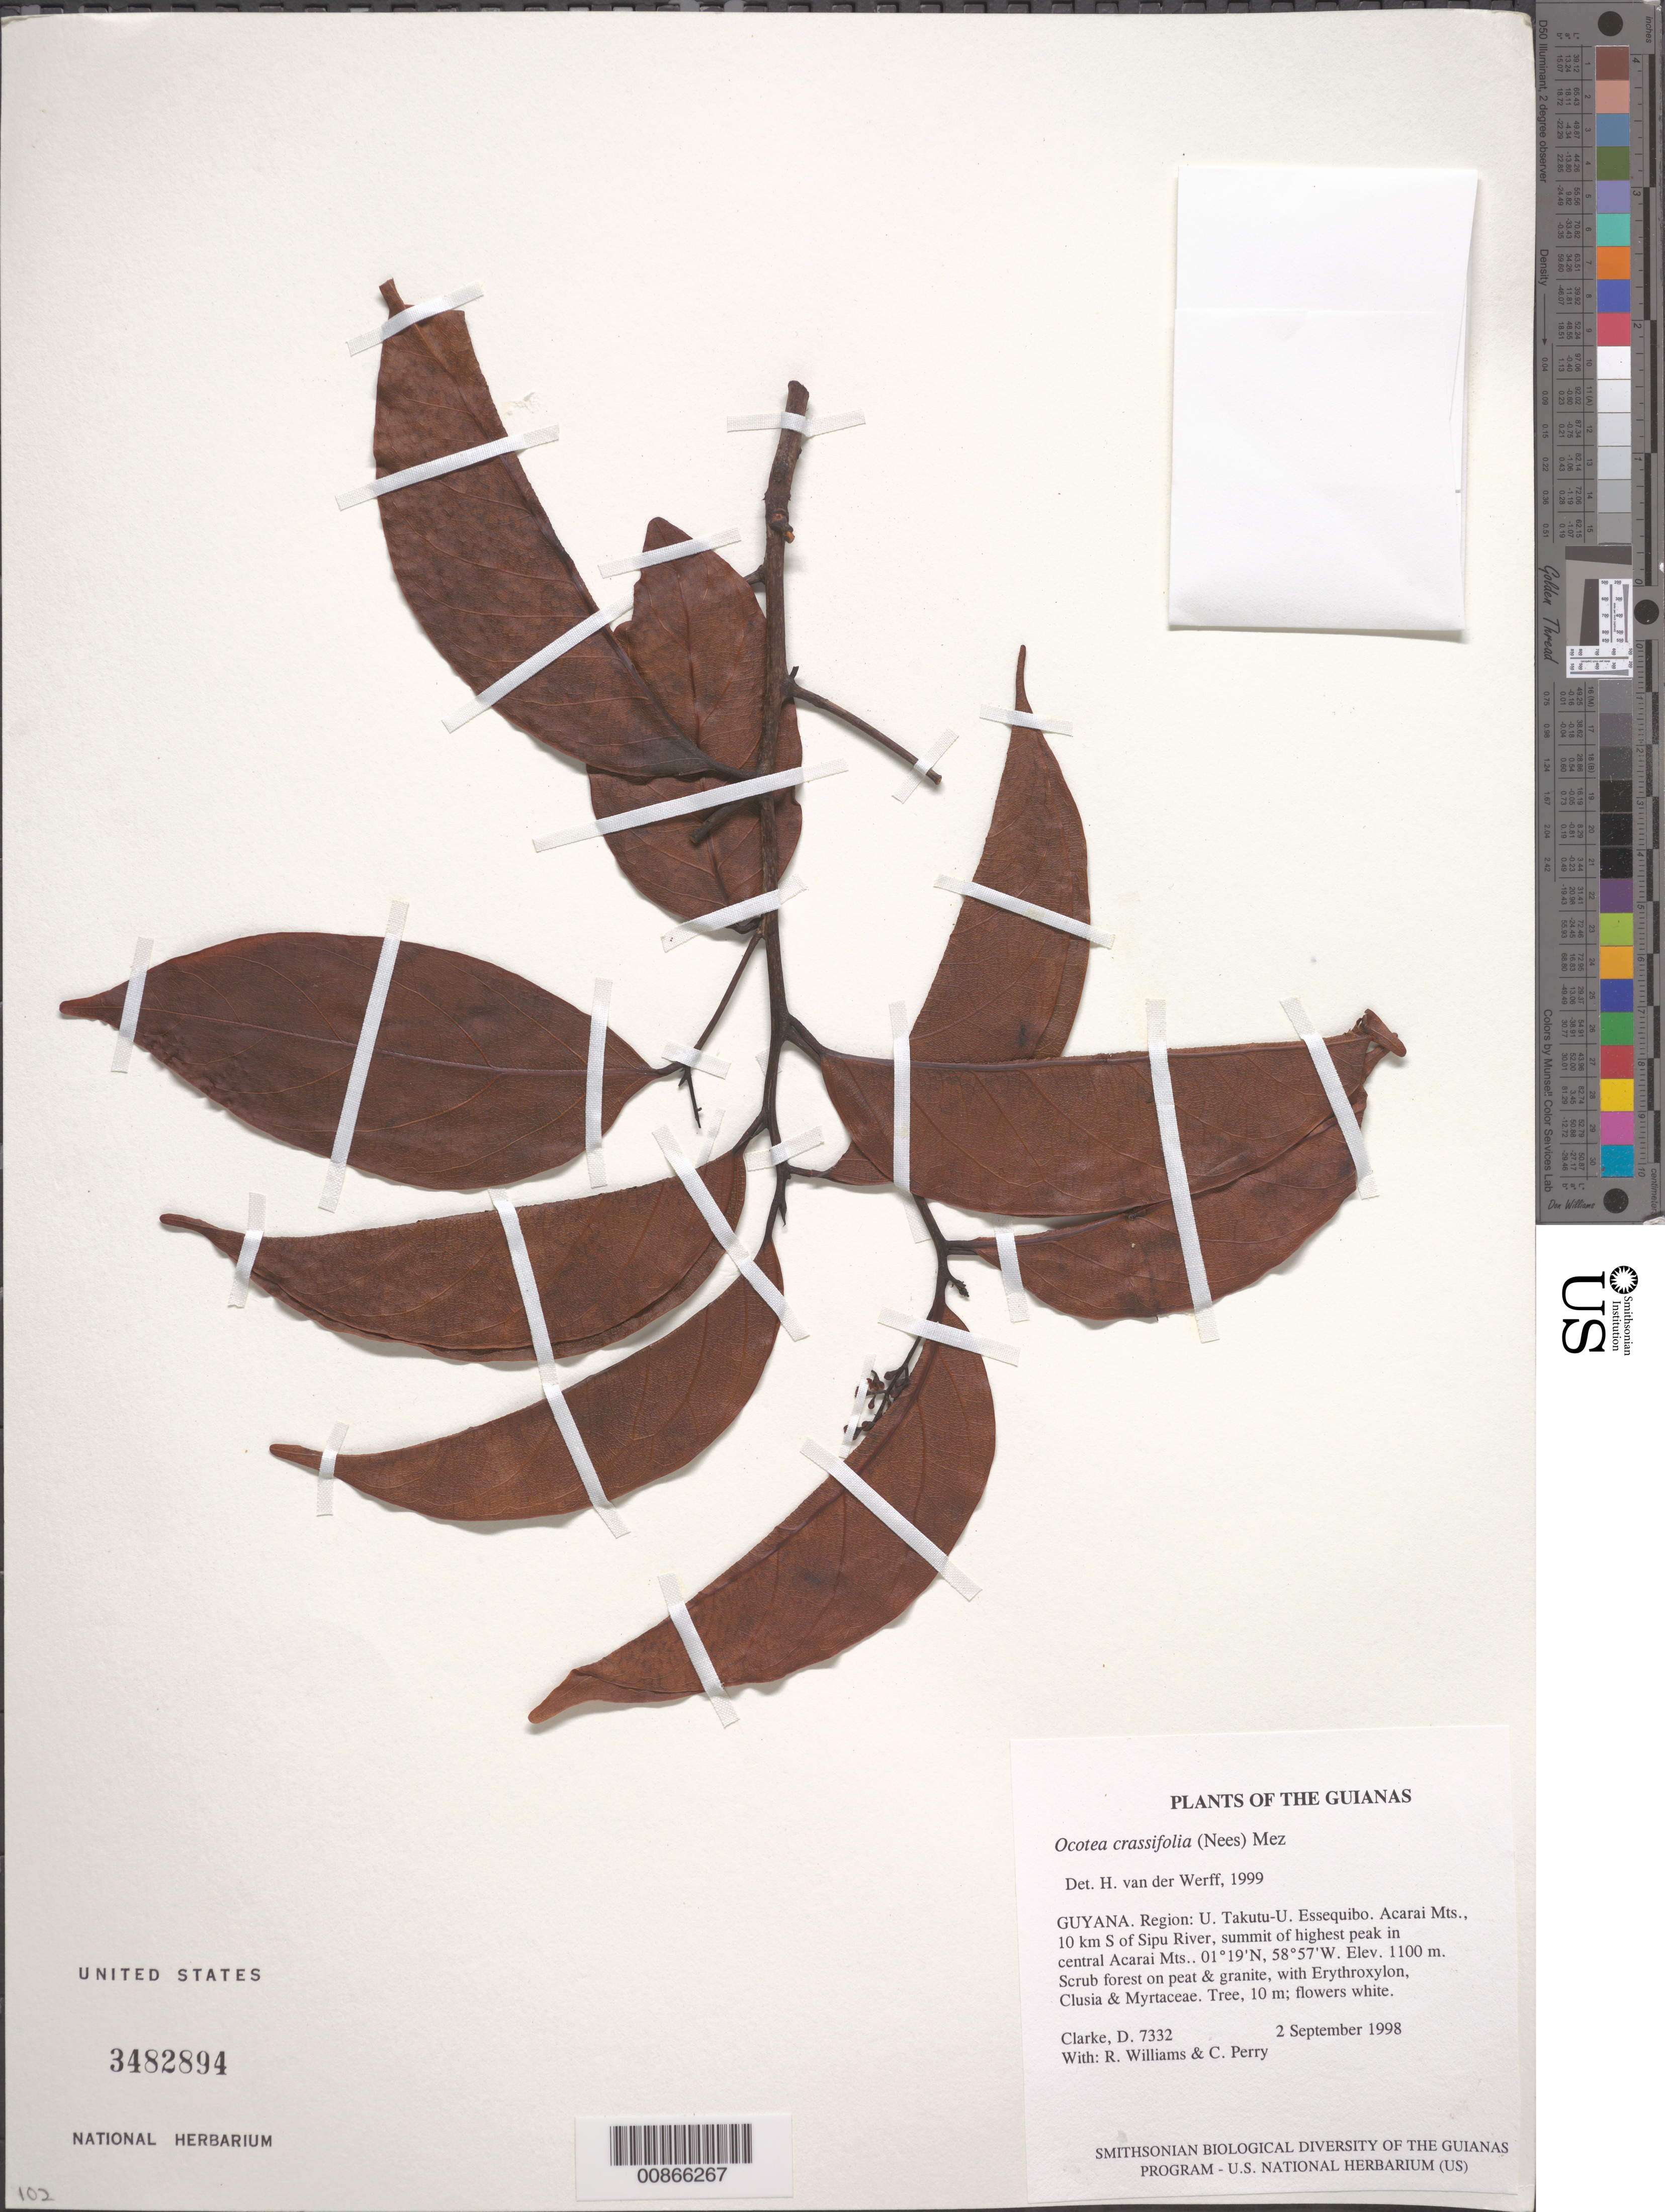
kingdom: Plantae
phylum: Tracheophyta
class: Magnoliopsida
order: Laurales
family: Lauraceae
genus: Ocotea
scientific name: Ocotea crassifolia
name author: (Nees) Mez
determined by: van der Werff, H., (MO), Missouri Botanical Garden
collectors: H. D. Clarke, R. Williams & C. Perry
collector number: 7332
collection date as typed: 2 September 1998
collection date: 1998-09-02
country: Guyana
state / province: U. Takutu-U. Essequibo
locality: Acarai Mts., 10 km S. of Sipu River, summit of highest peak in central Acarai Mts.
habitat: Scrub forest on peat & granite, with Erythroxylum, Clusia & Myrtaceae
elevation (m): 1100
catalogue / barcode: US 3482894